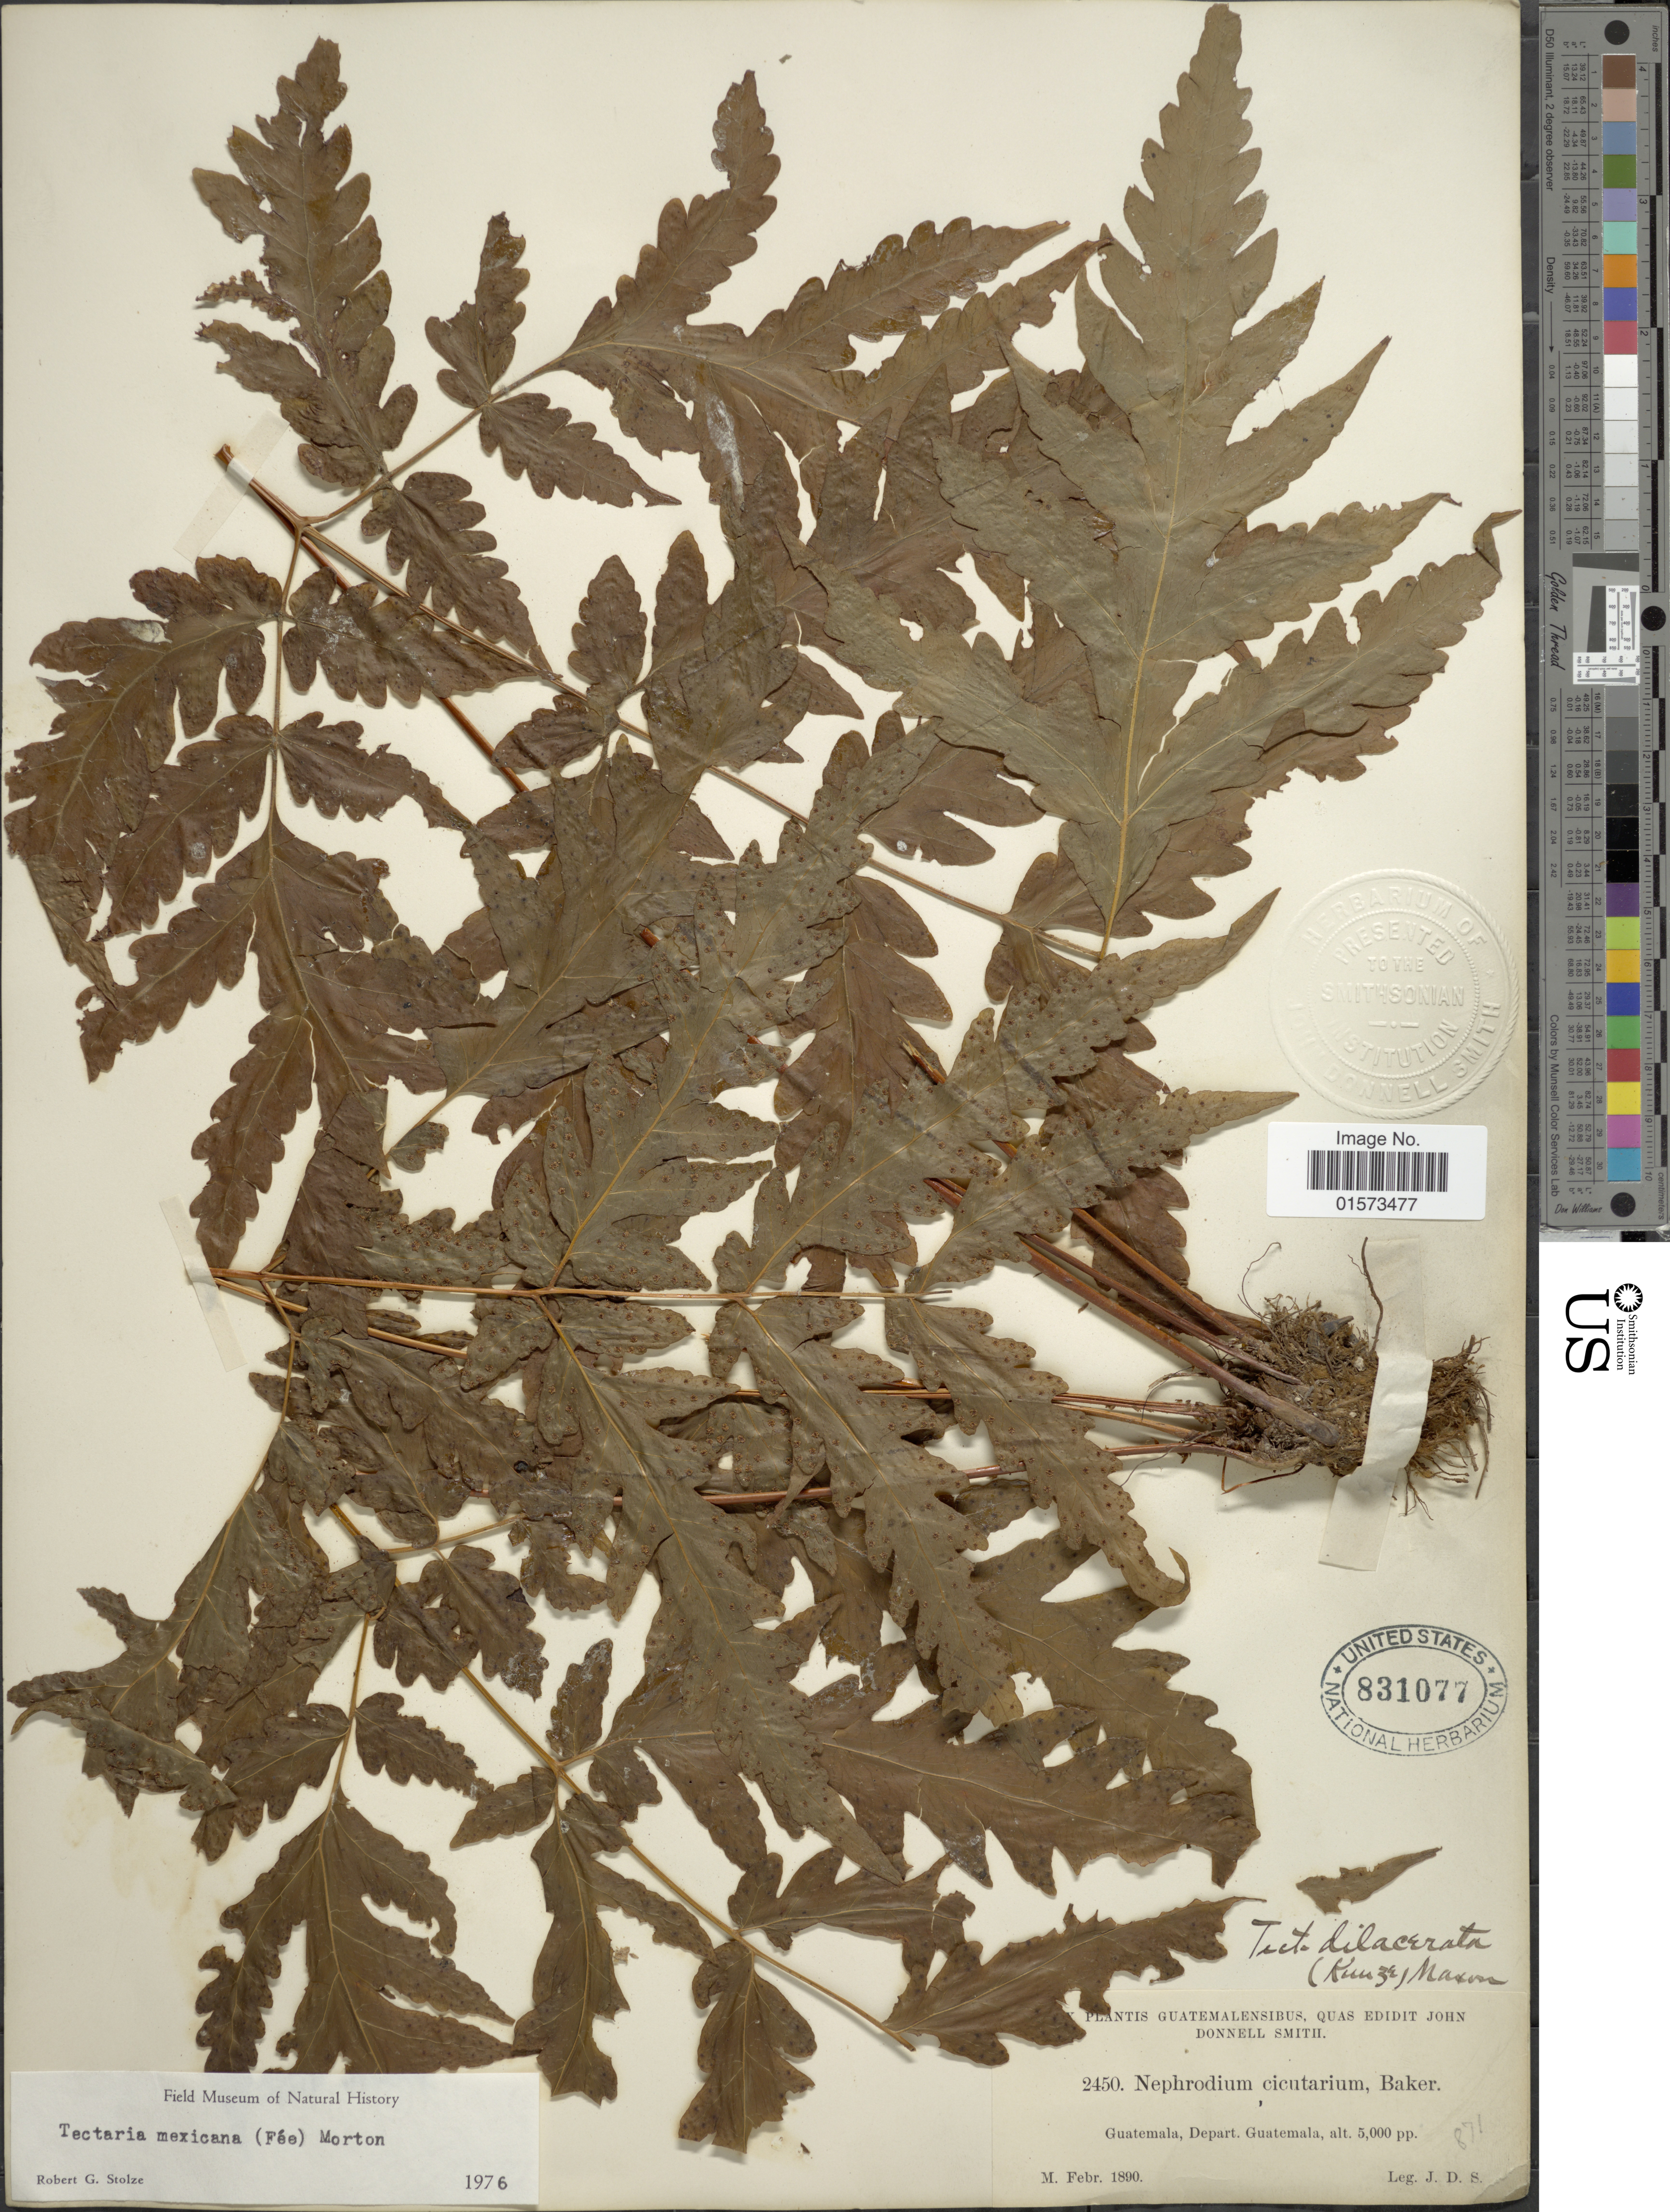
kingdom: Plantae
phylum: Tracheophyta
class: Polypodiopsida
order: Polypodiales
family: Tectariaceae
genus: Tectaria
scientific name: Tectaria mexicana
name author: (Fée) C.V. Morton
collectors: J. Donnell Smith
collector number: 2450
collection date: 1890-02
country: Guatemala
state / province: Guatemala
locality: Depart. Guatemala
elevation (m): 1524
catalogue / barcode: US 831077